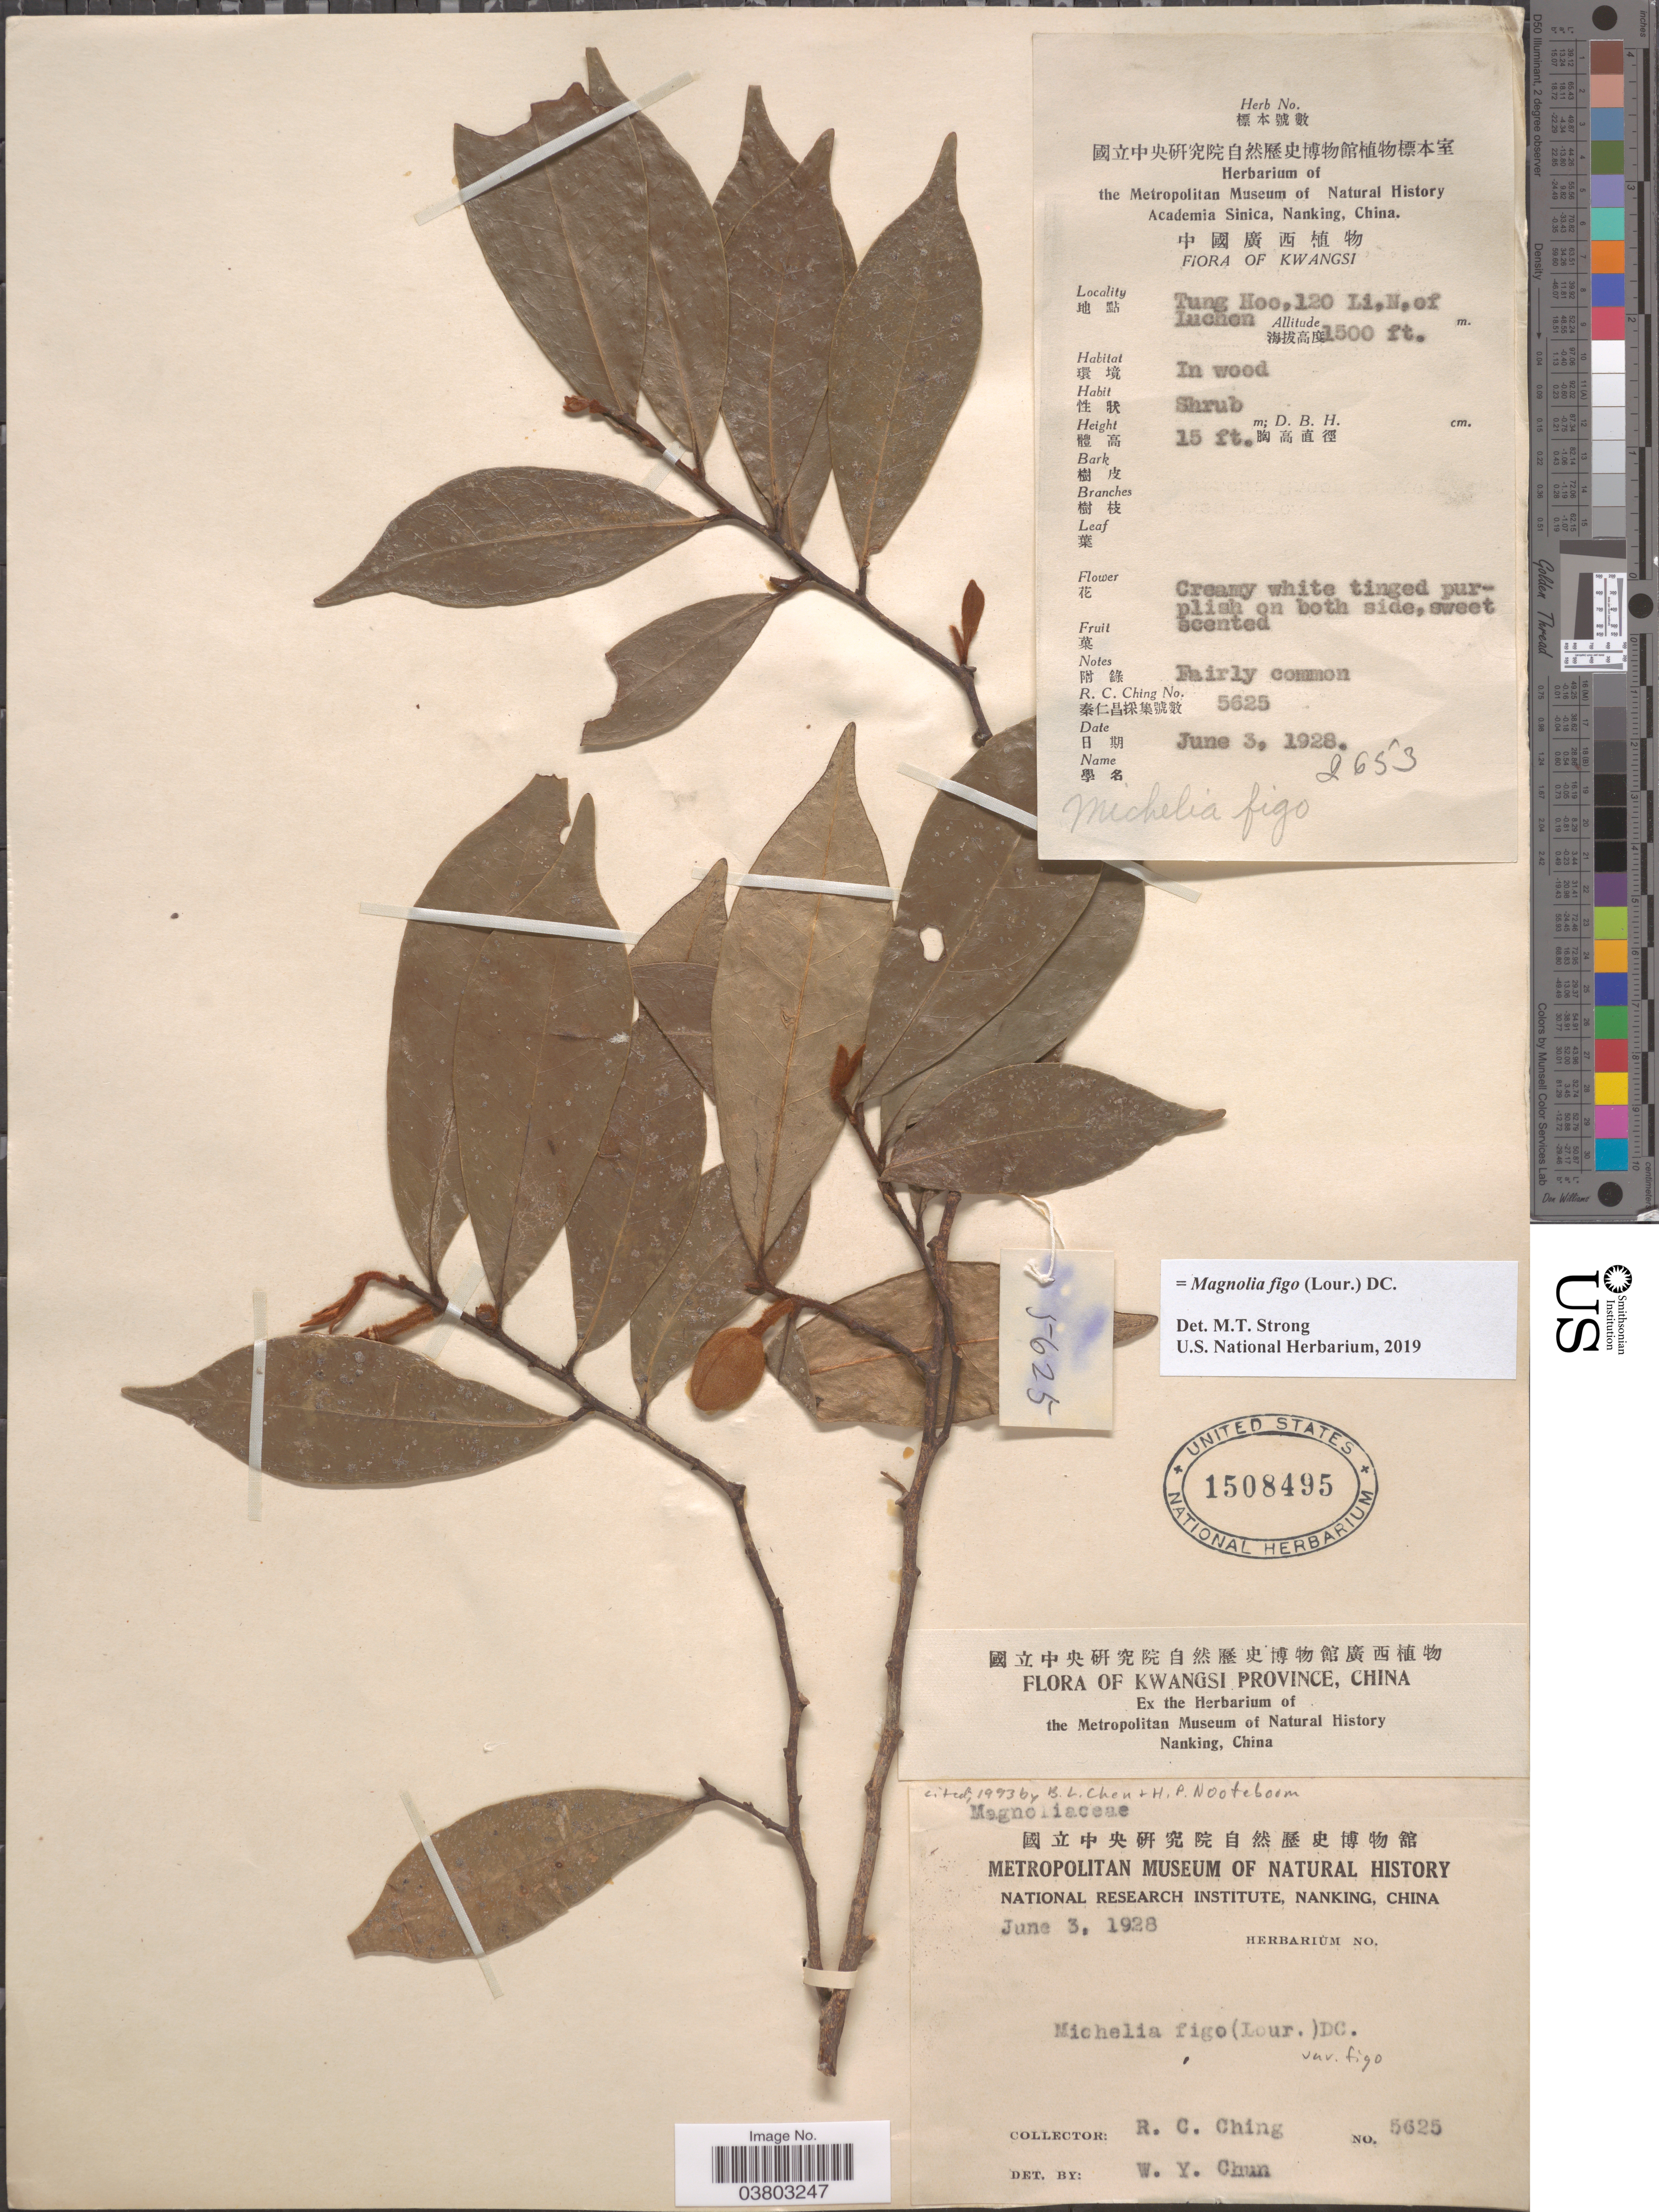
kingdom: Plantae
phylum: Tracheophyta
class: Magnoliopsida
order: Magnoliales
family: Magnoliaceae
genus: Magnolia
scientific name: Magnolia figo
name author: (Lour.) DC.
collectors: R. C. Ching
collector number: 5625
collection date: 1928-06-03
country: China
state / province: Guangxi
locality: Kwangsi Province. Tung Hoo, 120 Li, N, of Luchen.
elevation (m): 457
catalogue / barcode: US 1508495